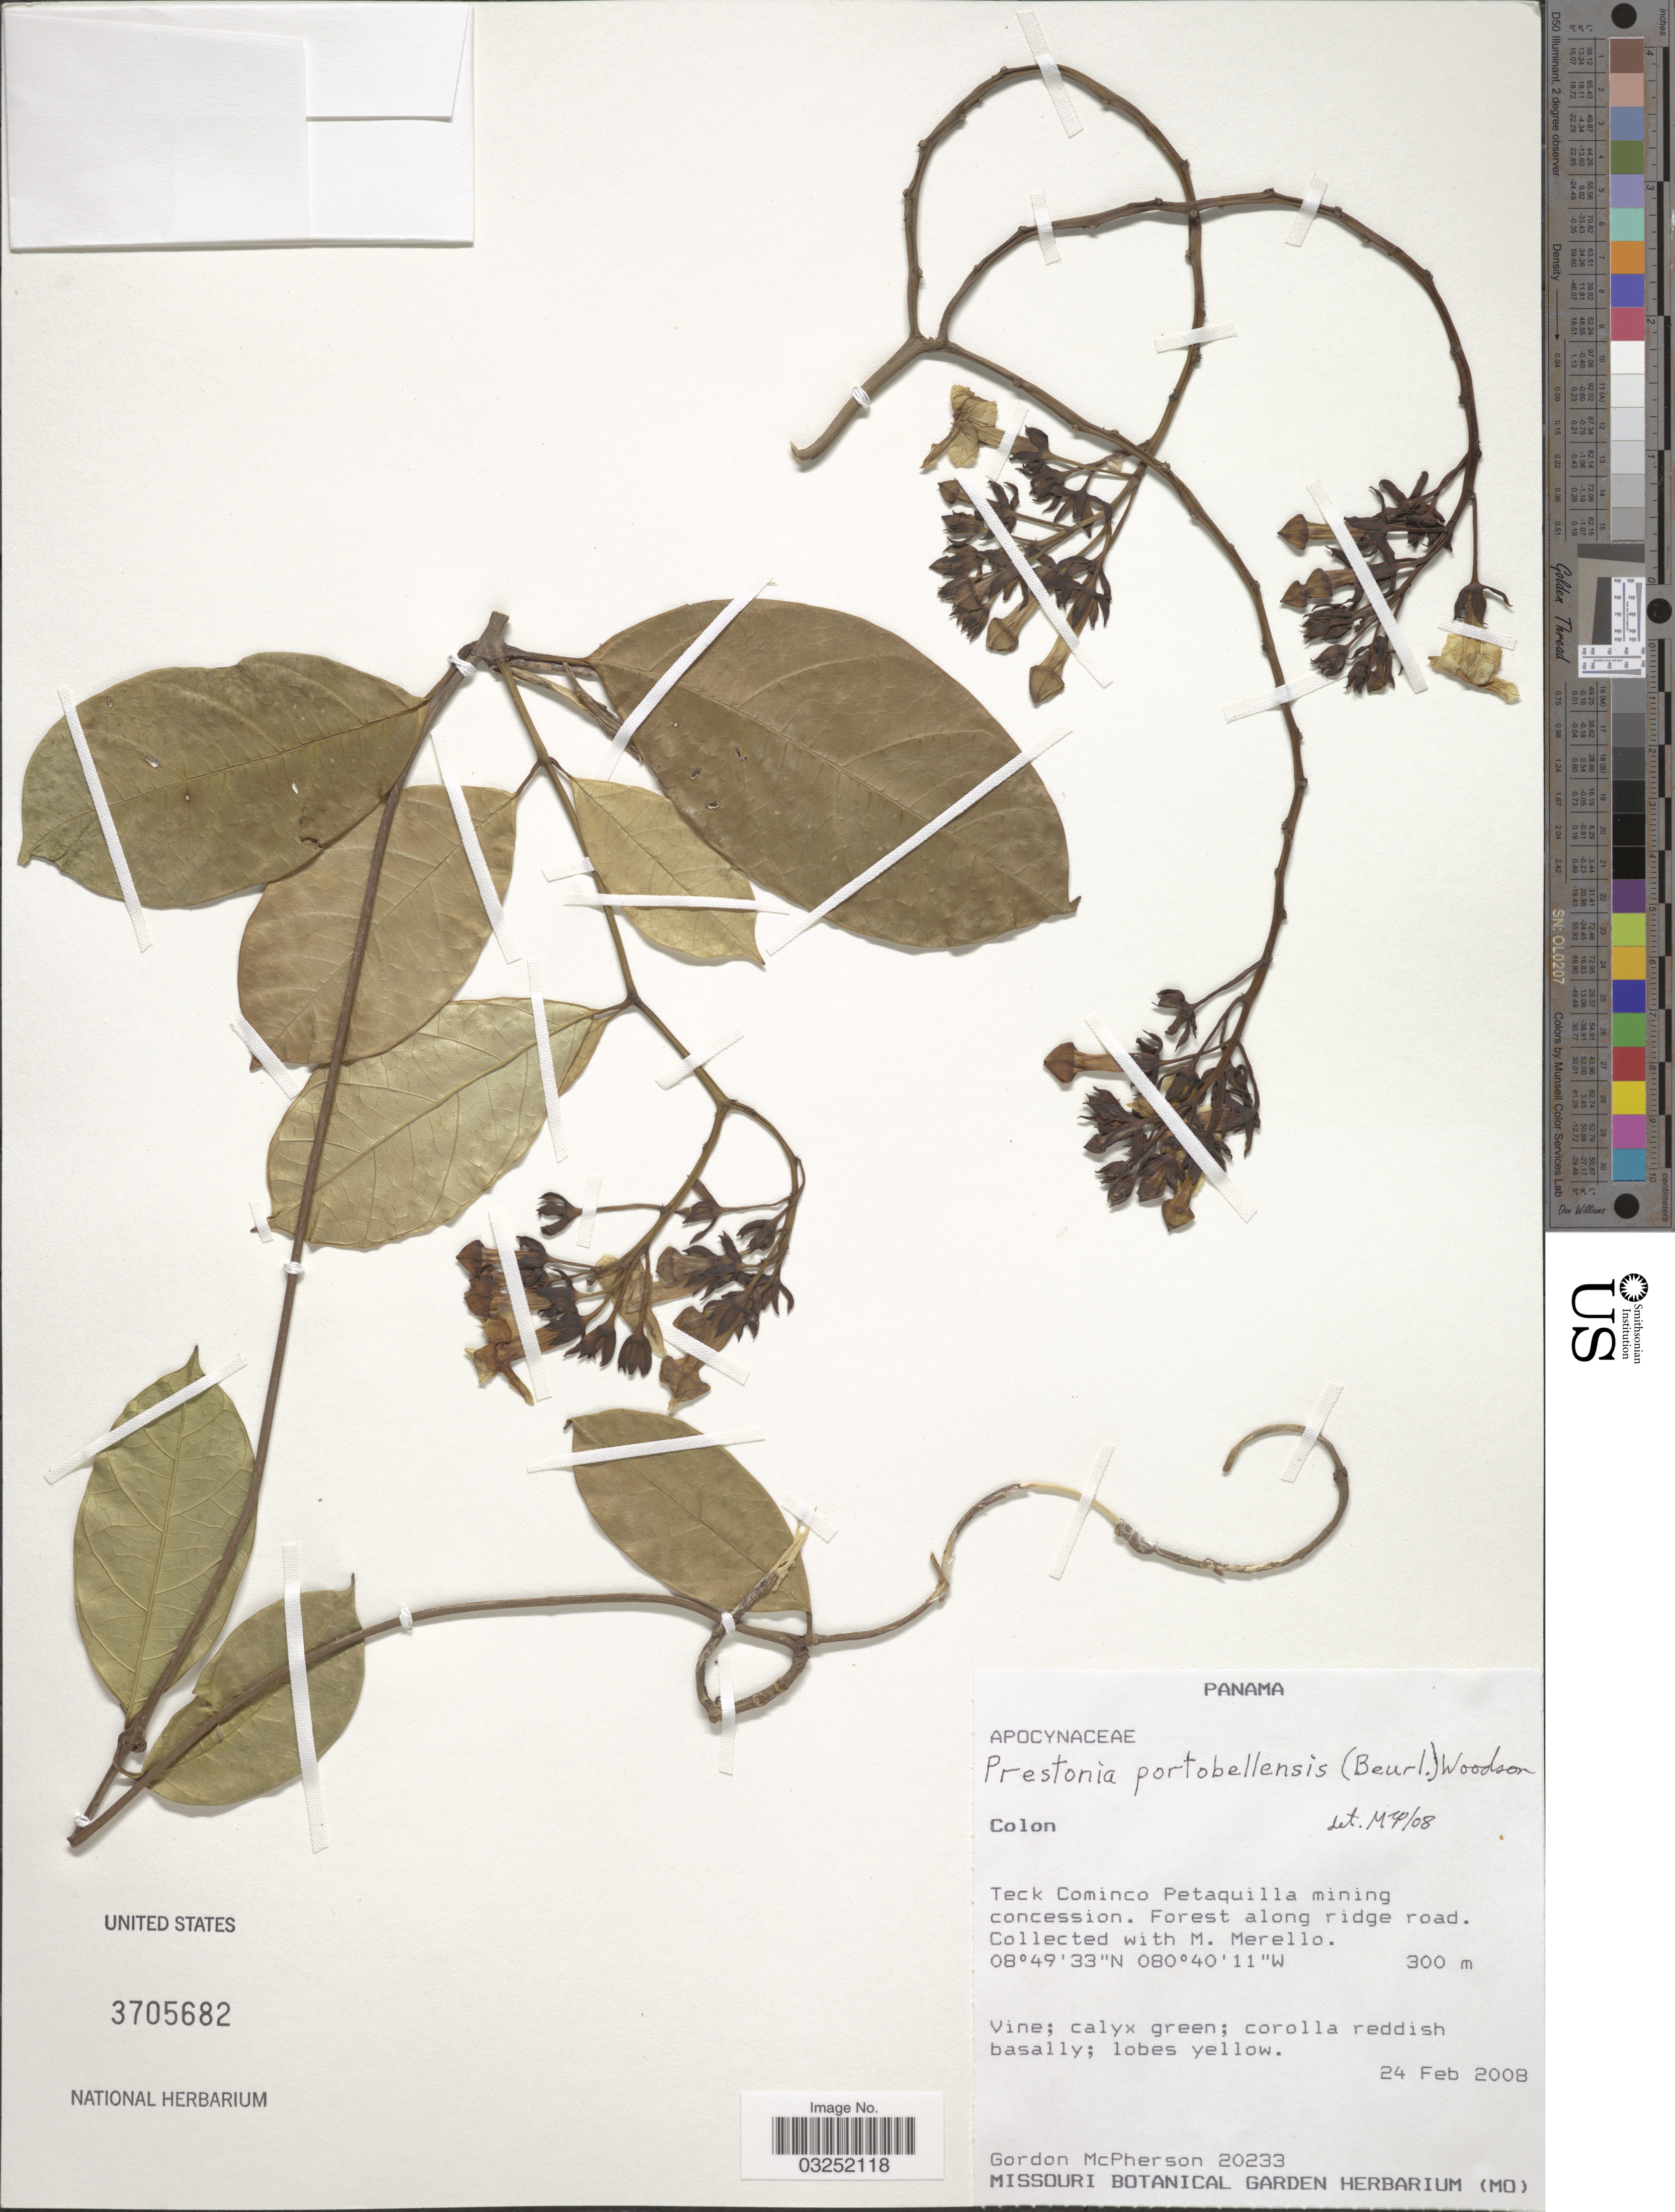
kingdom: Plantae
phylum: Tracheophyta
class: Magnoliopsida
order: Gentianales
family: Apocynaceae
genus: Prestonia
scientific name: Prestonia portobellensis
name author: (Beurl.) Woodson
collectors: G. D. McPherson & M. Merello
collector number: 20233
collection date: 2008-02-24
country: Panama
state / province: Colón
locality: Colon, Teck Cominco Petaquilla mining concession, Forest along ridge road.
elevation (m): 300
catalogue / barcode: US 3705682